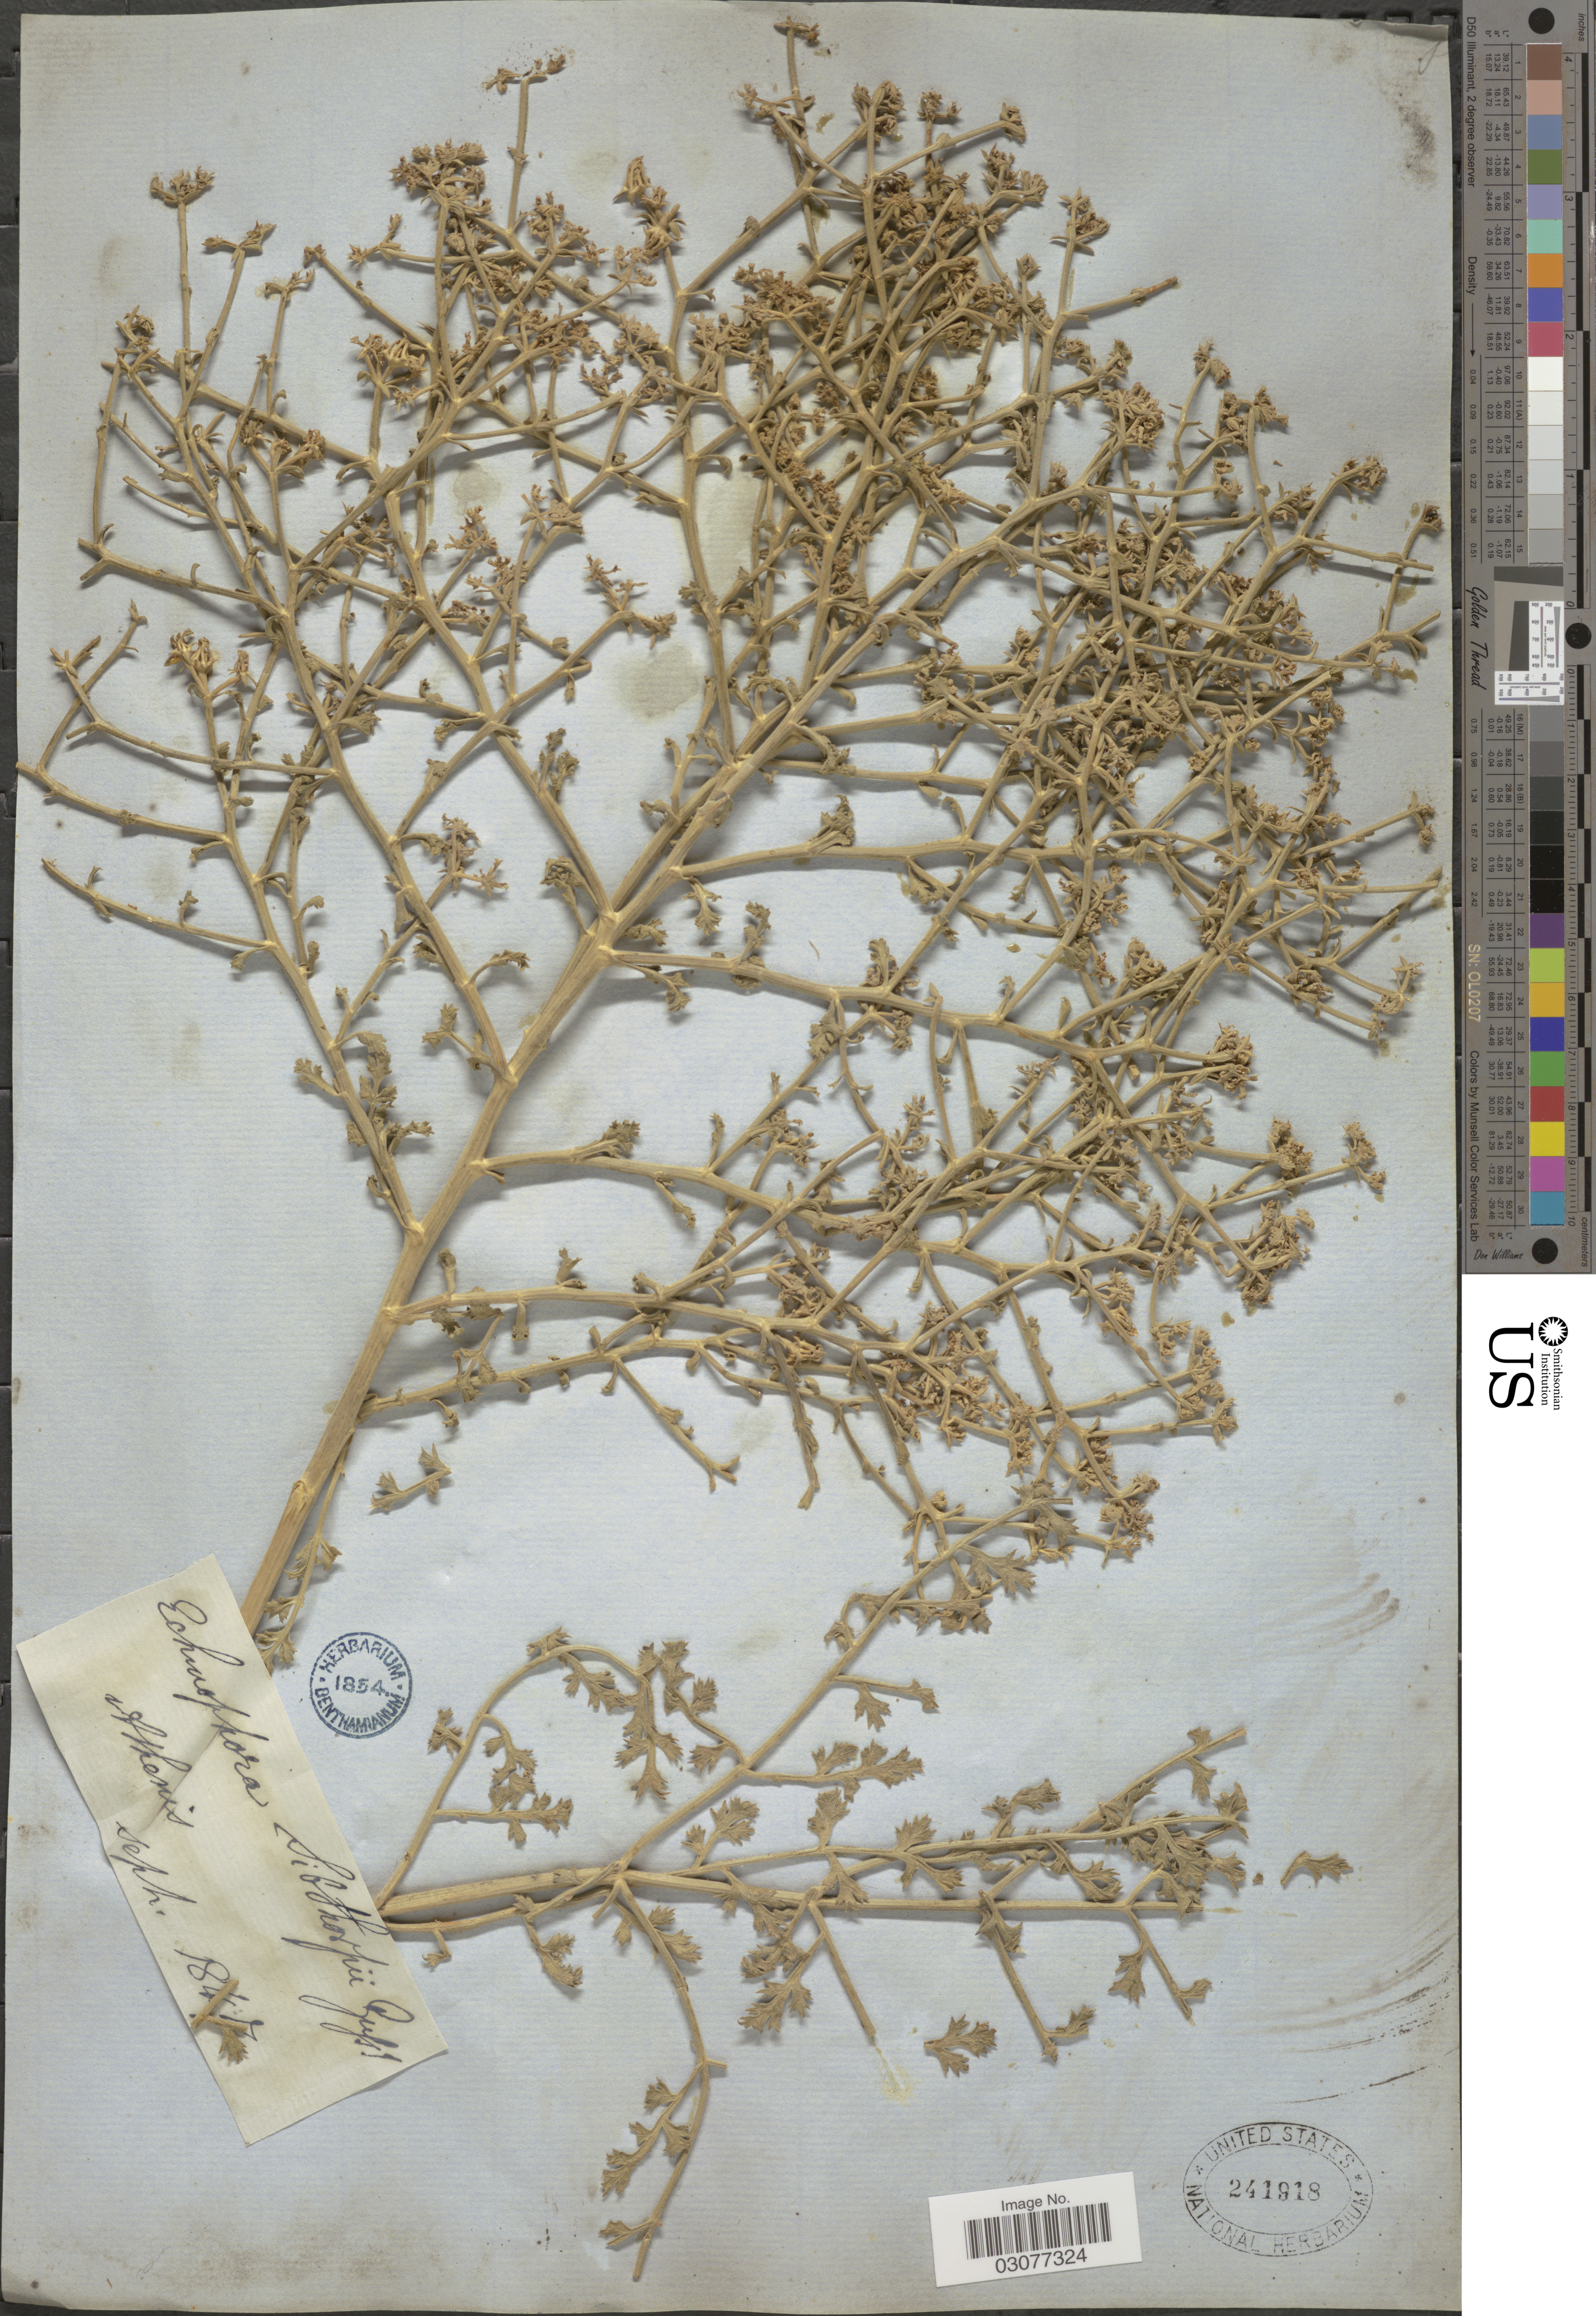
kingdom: Plantae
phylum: Tracheophyta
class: Magnoliopsida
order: Apiales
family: Apiaceae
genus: Echinophora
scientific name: Echinophora sibthorpiana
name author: Guss.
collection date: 1847-09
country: Greece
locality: Athenis.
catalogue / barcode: US 241918